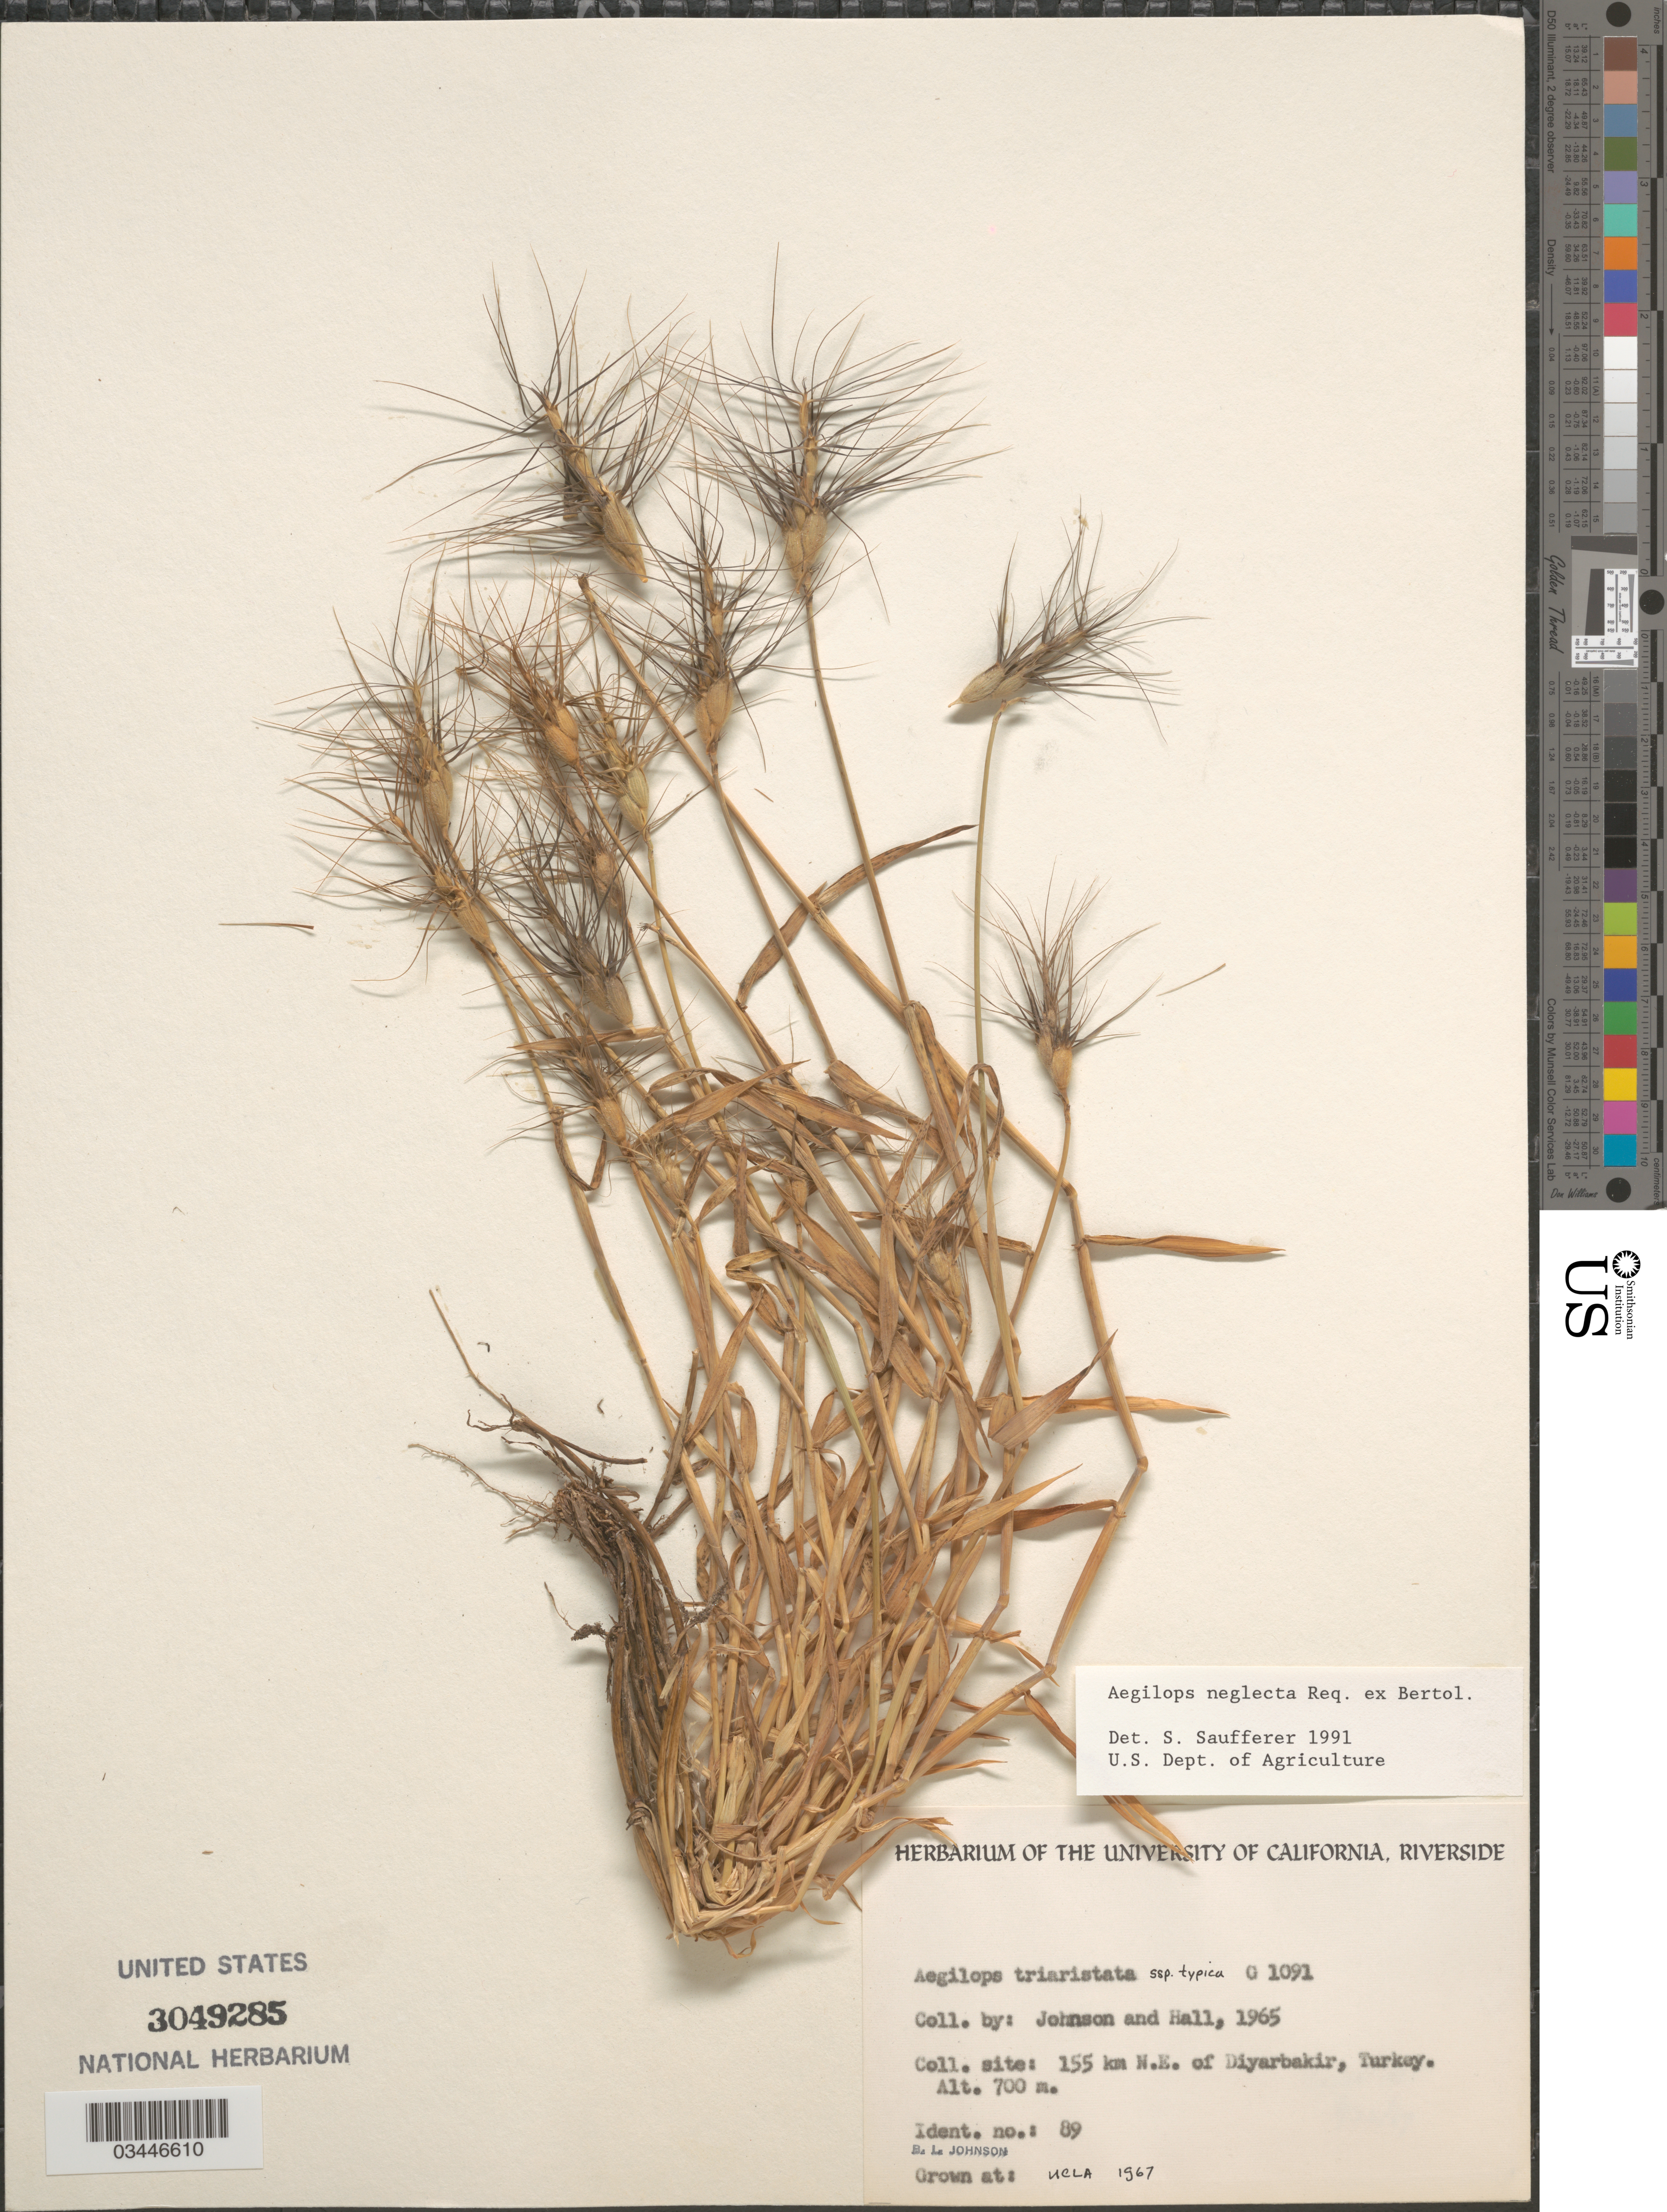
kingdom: Plantae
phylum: Tracheophyta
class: Liliopsida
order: Poales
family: Poaceae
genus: Aegilops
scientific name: Aegilops neglecta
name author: Req. ex Bertol.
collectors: B. Johnson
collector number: G1091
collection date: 1967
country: United States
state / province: California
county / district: Los Angeles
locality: UCLA.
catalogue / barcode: US 3049285